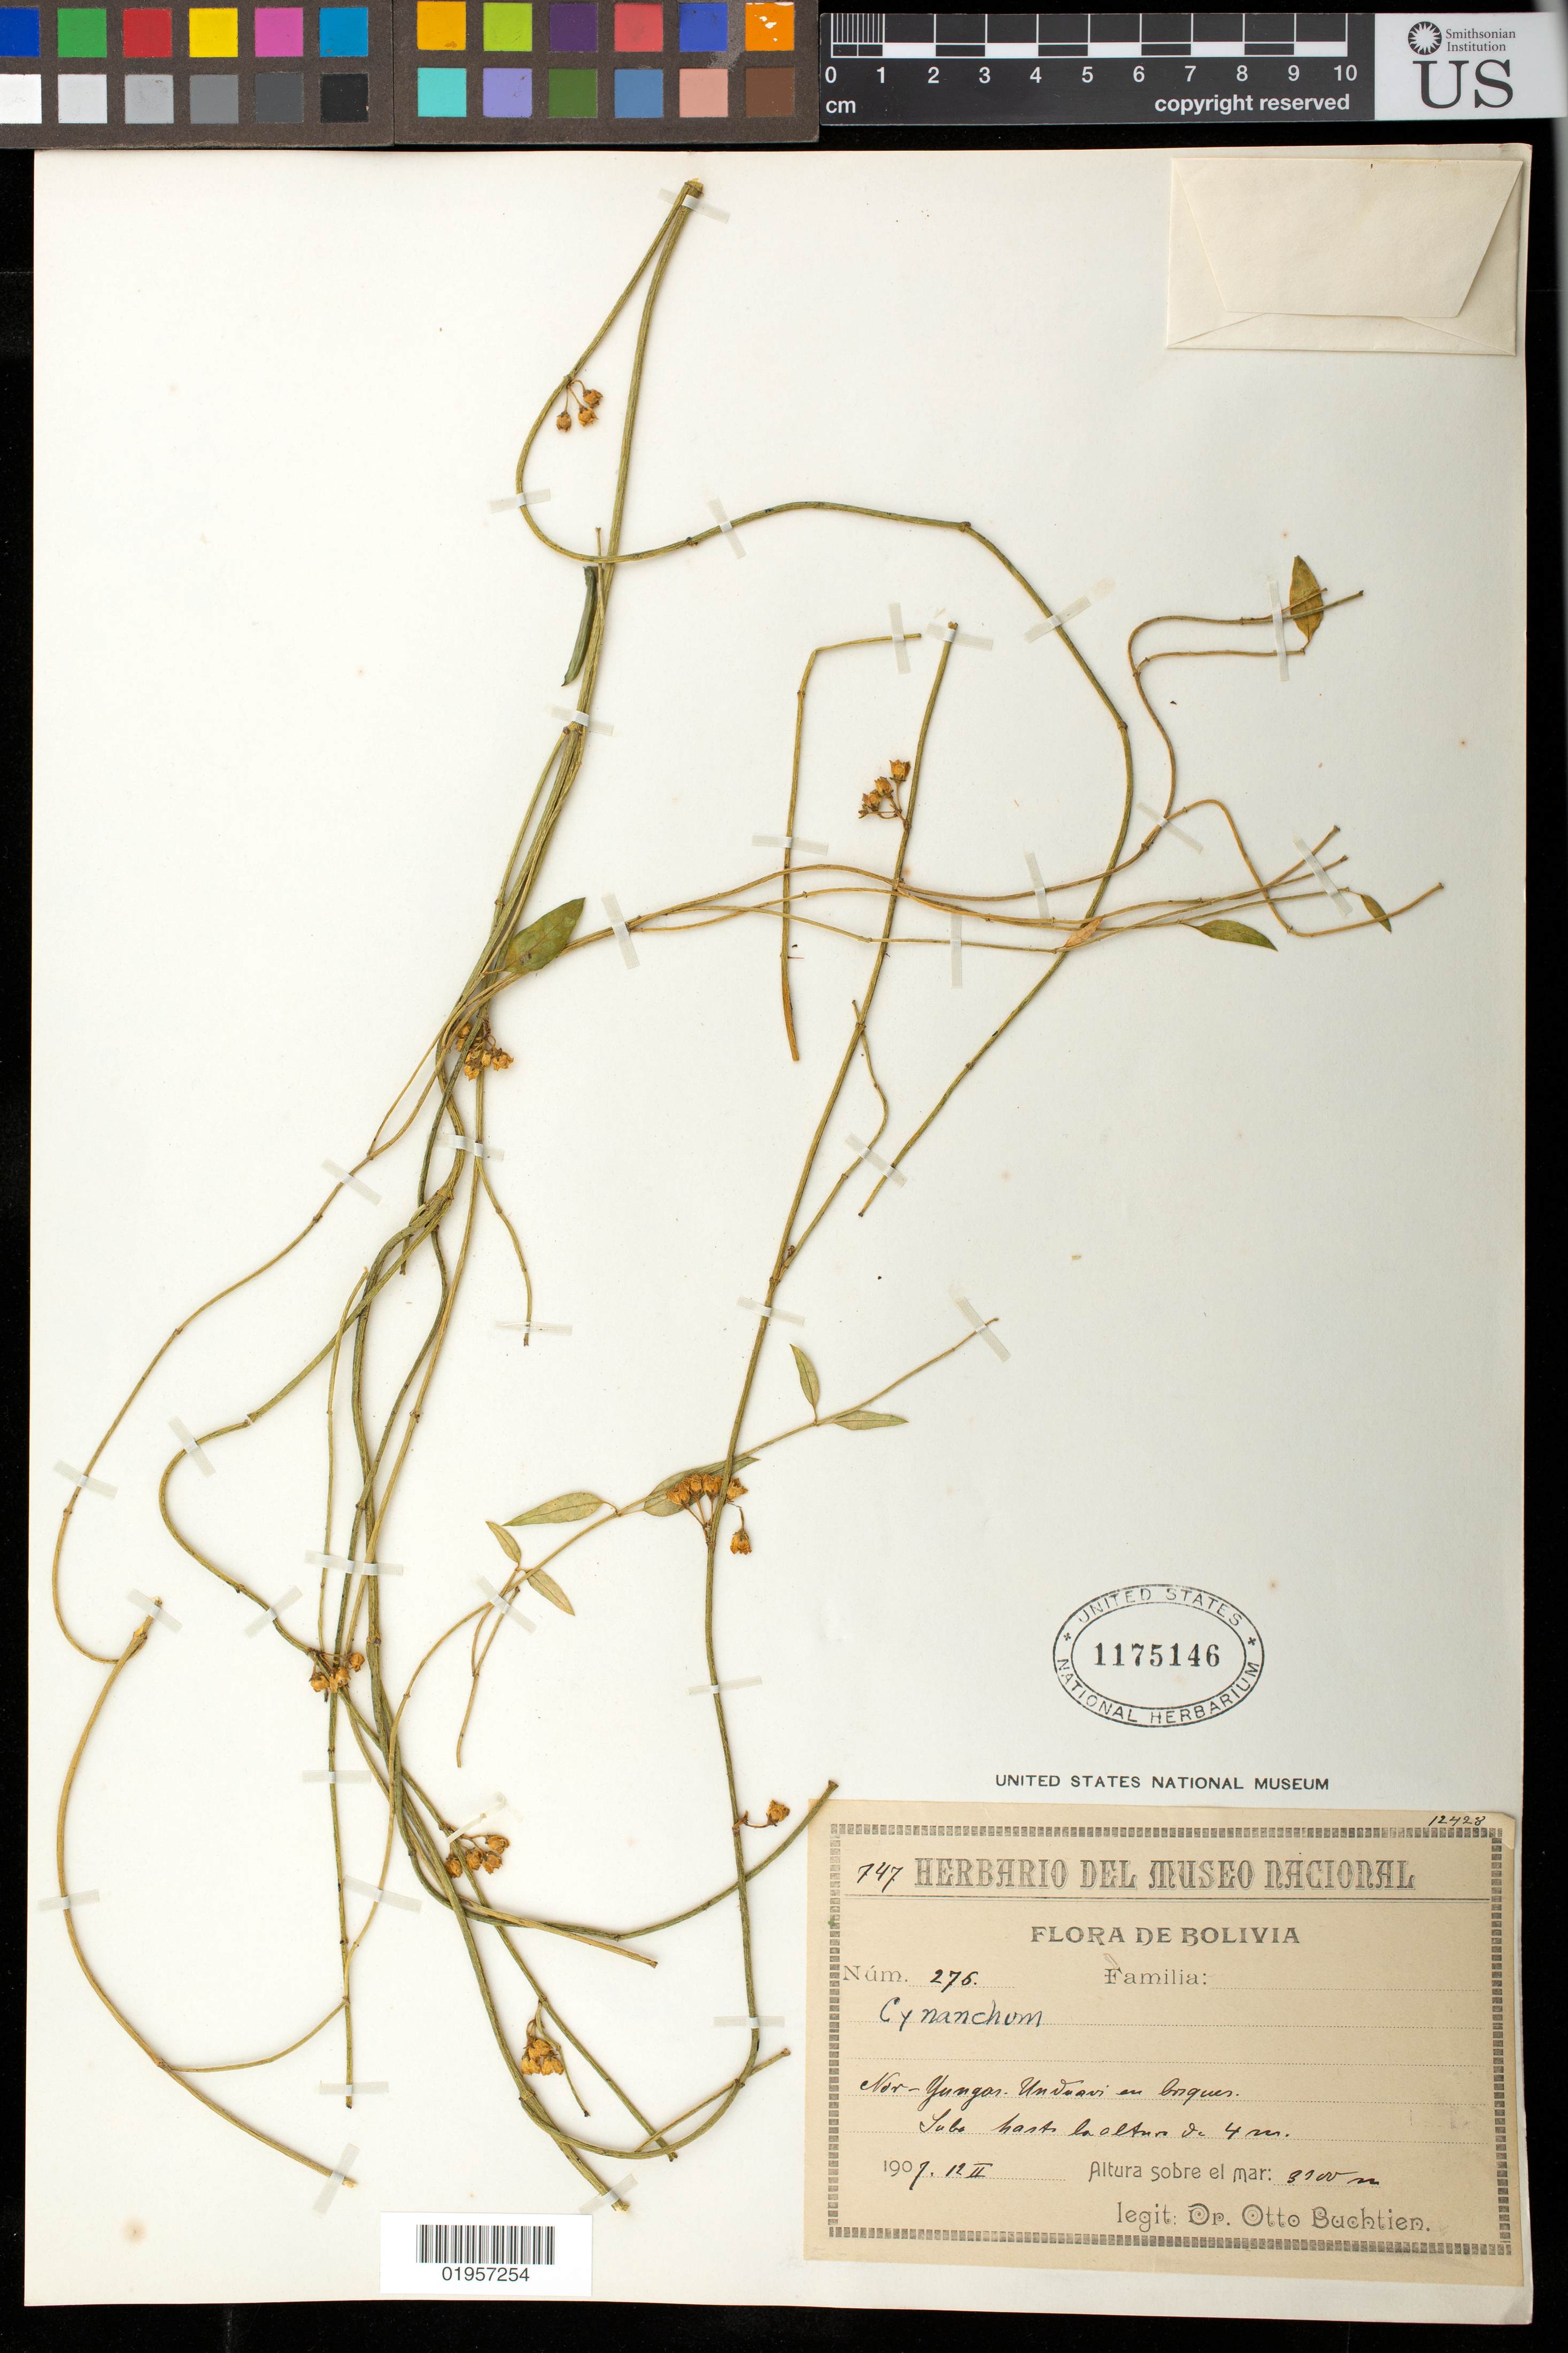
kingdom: Plantae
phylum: Tracheophyta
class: Magnoliopsida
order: Gentianales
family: Apocynaceae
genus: Cynanchum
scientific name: Cynanchum sp.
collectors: O. Buchtien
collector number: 275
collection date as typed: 12 Feb 1907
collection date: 1907-02-12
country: Bolivia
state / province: La Paz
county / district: Sud Yungas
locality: Unduavi.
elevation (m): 3200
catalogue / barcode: US 1175146